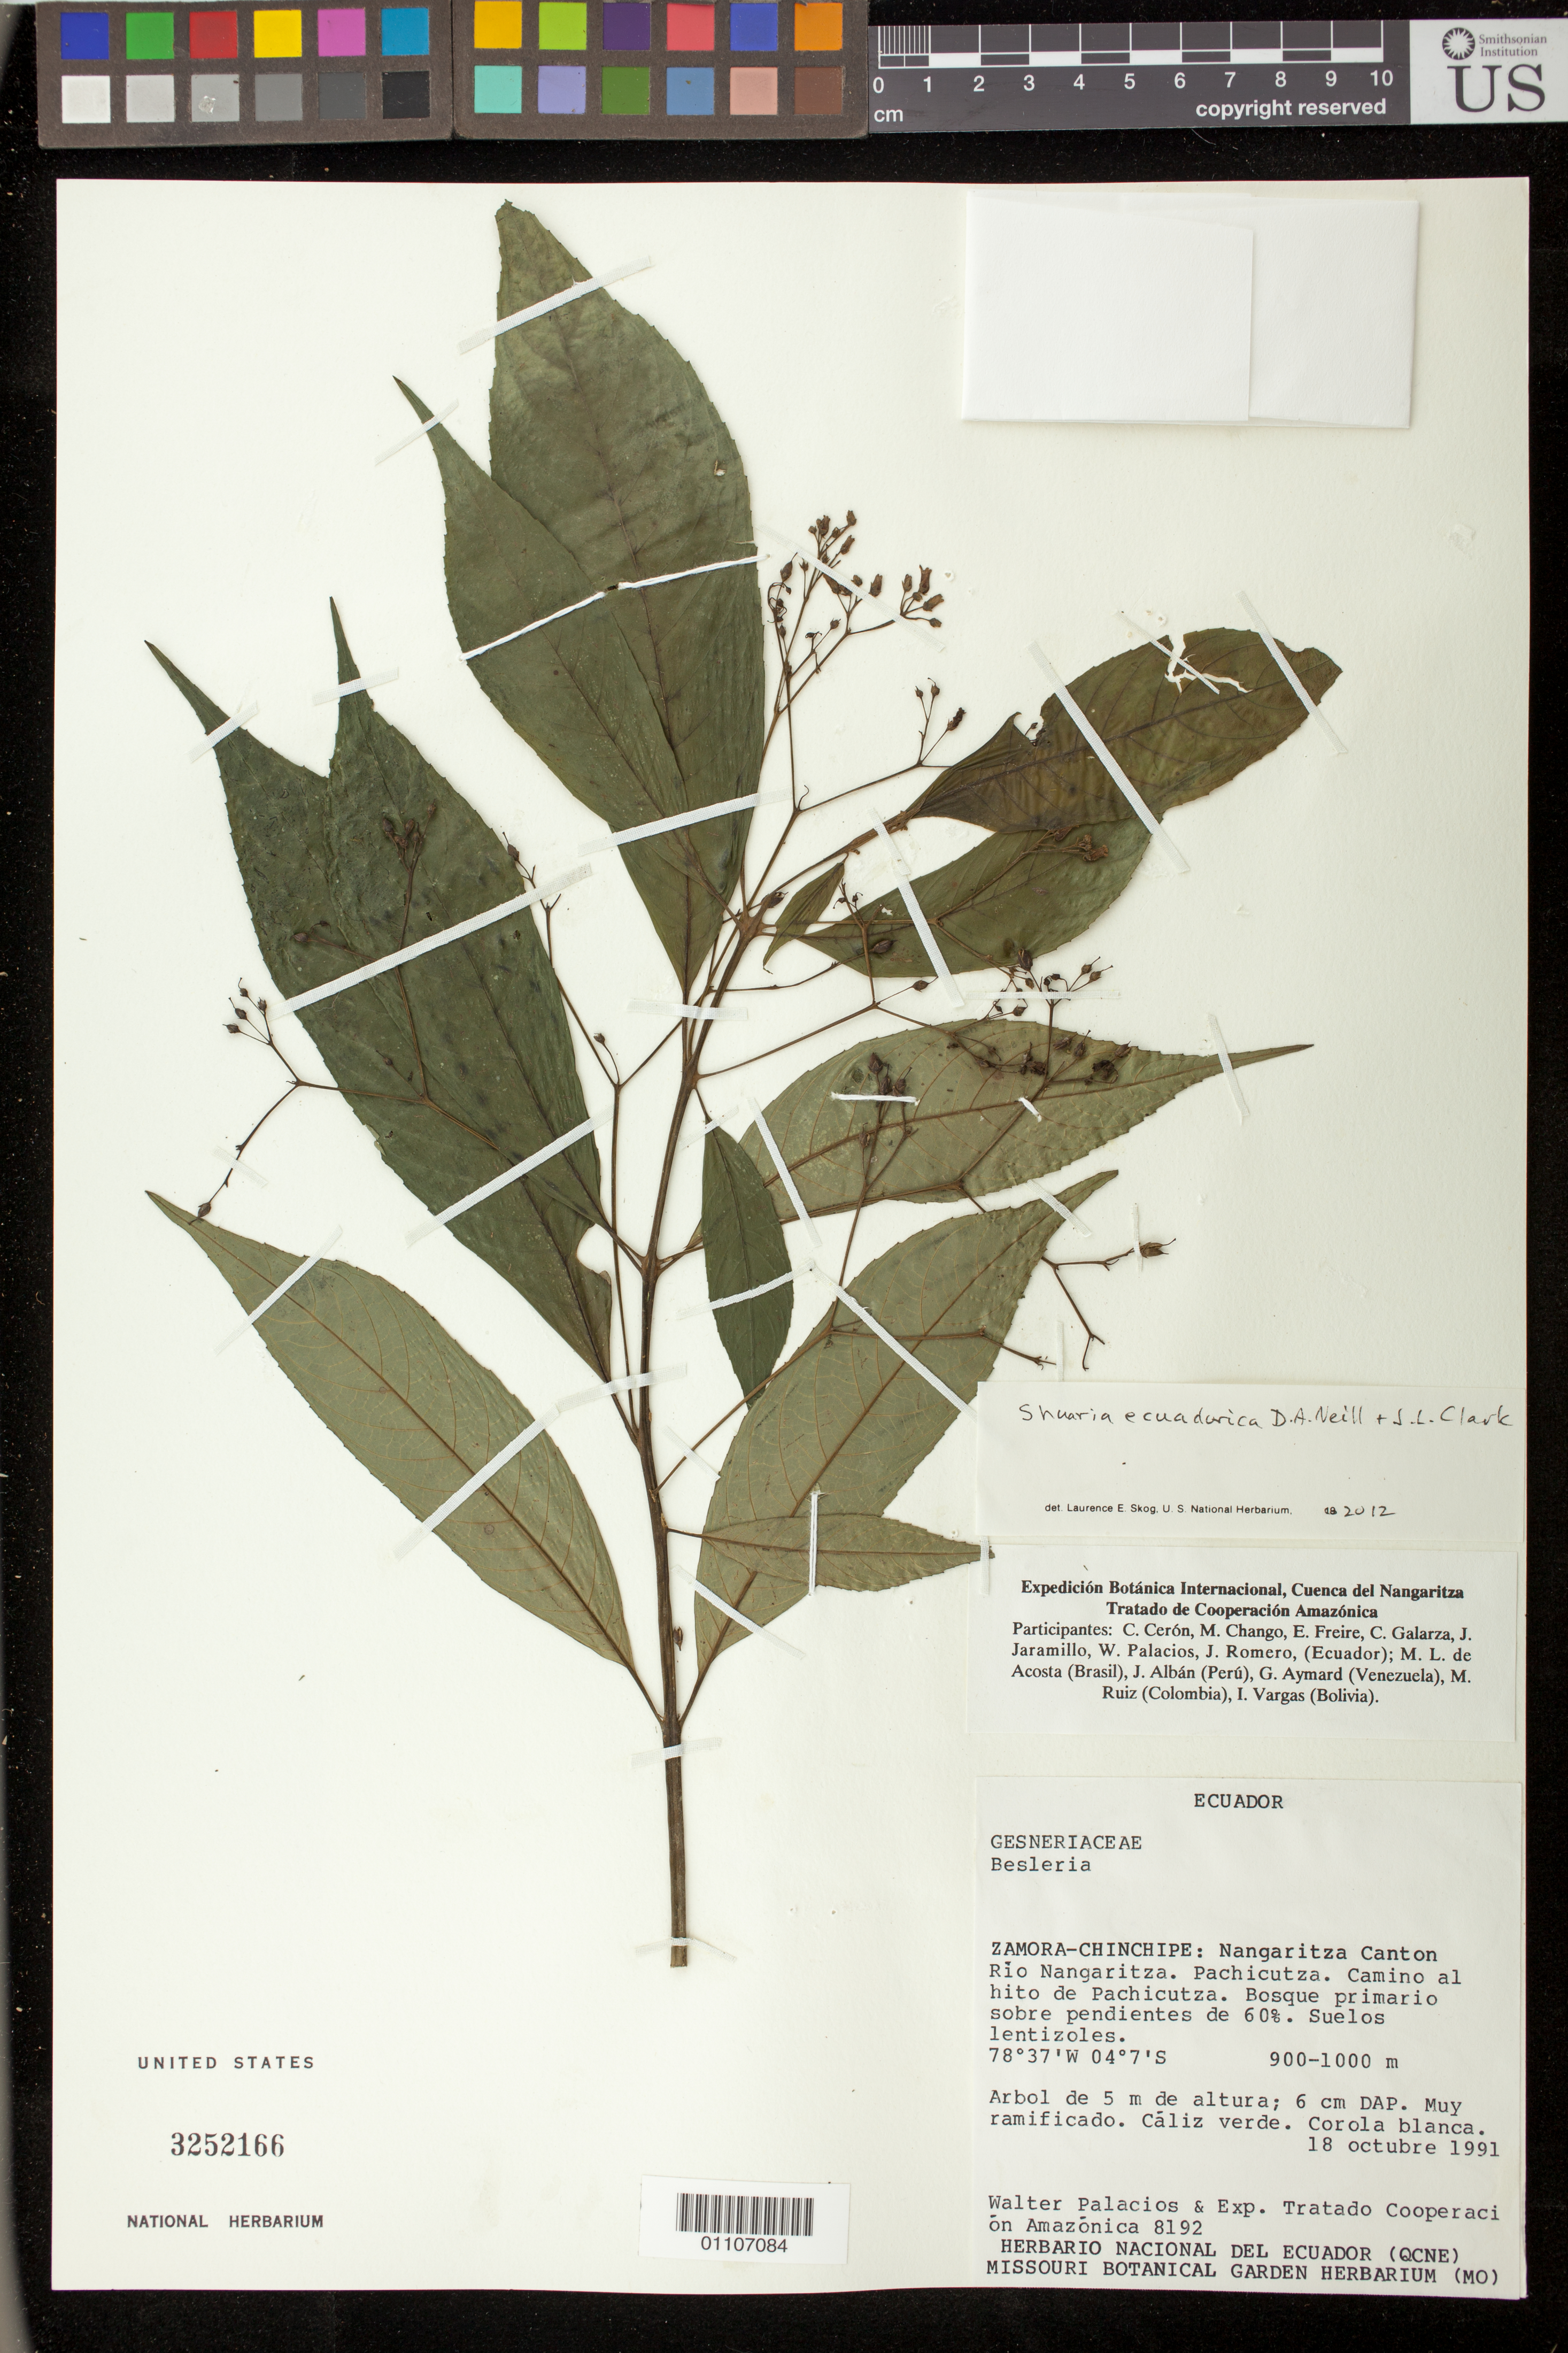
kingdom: Plantae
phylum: Tracheophyta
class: Magnoliopsida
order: Lamiales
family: Gesneriaceae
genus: Shuaria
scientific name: Shuaria ecuadorica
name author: D.A. Neill & J.L. Clark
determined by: Skog, Laurence E.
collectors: W. Palacios, G. A. Aymard & E. Freire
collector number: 8192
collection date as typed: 18 Oct 1991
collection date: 1991-10-18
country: Ecuador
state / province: Zamora-Chinchipe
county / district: Nangaritza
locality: Nangaritza Canton Pachicutza, Camino al hito. [Nangaritza Canton Pachicutza, road to the landmark.].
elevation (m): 900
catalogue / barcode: US 3252166